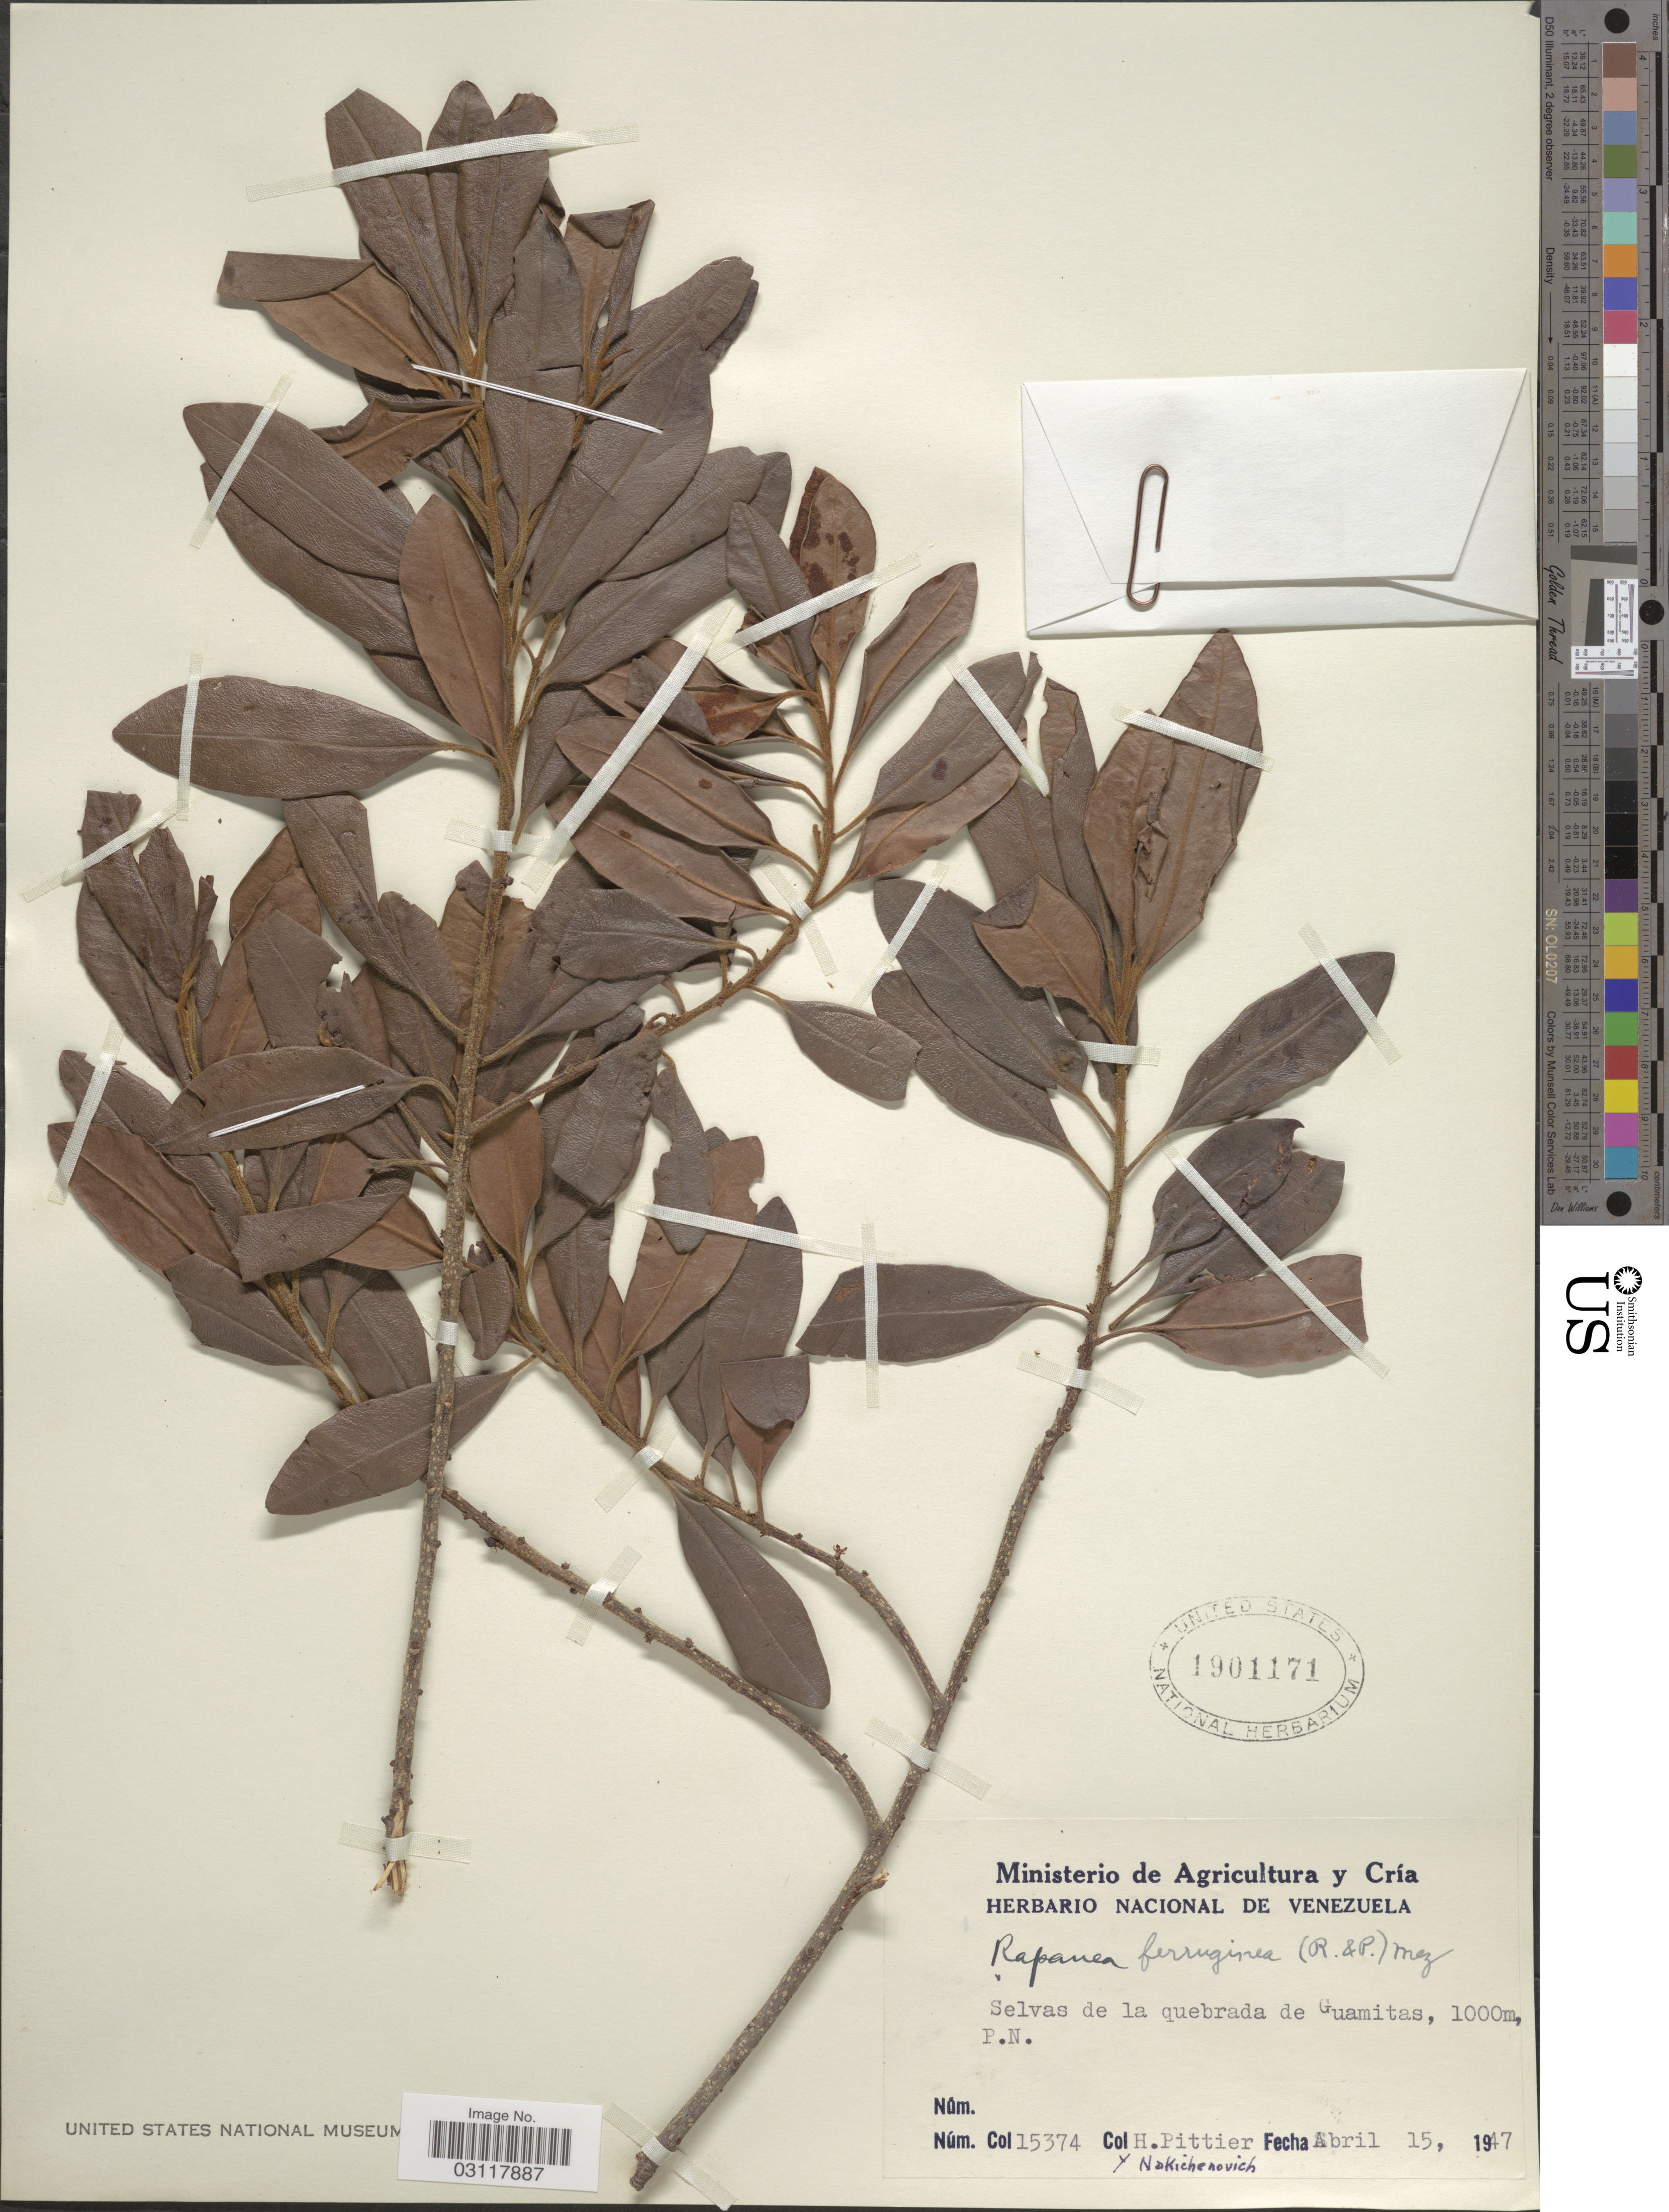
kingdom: Plantae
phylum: Tracheophyta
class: Magnoliopsida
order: Ericales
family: Primulaceae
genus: Rapanea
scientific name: Rapanea ferruginea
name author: (Ruiz & Pav.) Mez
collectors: H. F. Pittier & Nakichenovich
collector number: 15374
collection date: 1947-04-15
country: Venezuela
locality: Selvas de la quebrada de Guamitas. P.N.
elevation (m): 1000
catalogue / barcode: US 1901171